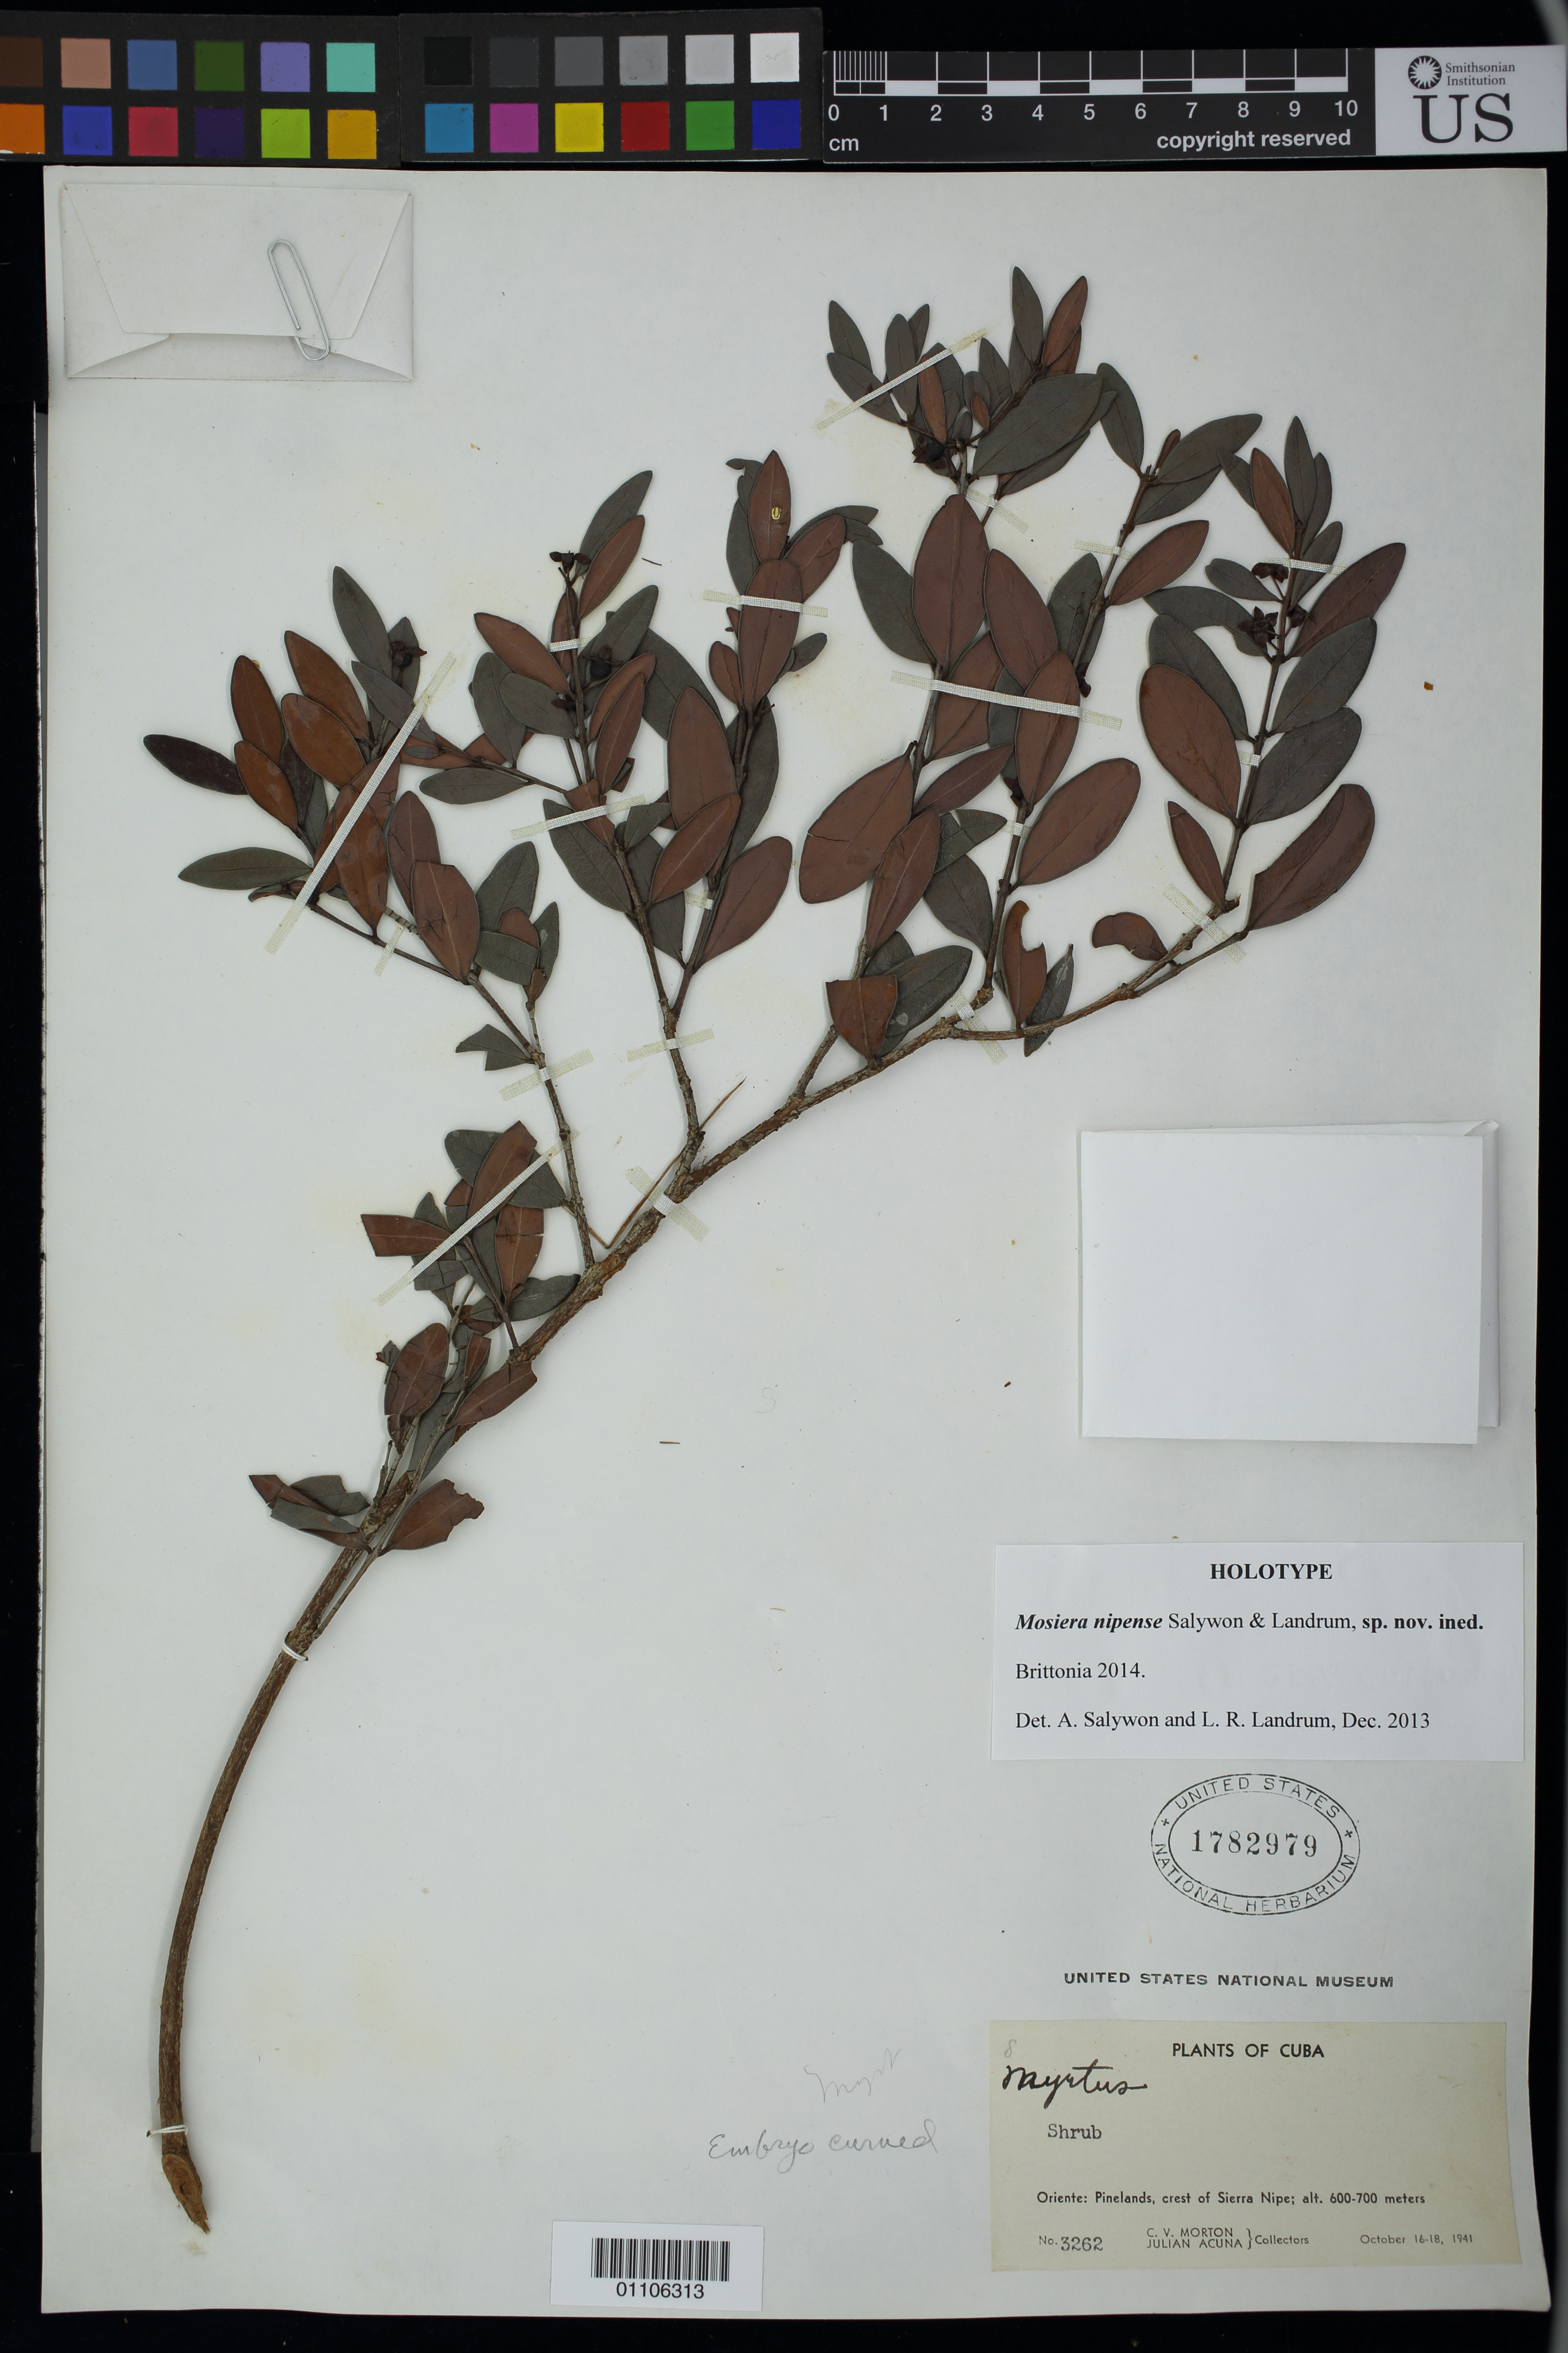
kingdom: Plantae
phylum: Tracheophyta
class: Magnoliopsida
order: Myrtales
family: Myrtaceae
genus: Mosiera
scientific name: Mosiera nipensis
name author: Salywon & Landrum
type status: Holotype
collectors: C. V. Morton & J. Acuña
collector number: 3262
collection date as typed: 16-18 Oct 1941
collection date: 1941-10-16/1941-10-18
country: Cuba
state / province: Holguín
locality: Oriente: Crest of Sierra Nipe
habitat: Pinelands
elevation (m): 600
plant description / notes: Annotated as Mosiera "nipense" on specimen, but name published as "nipensis".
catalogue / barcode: US 1782979